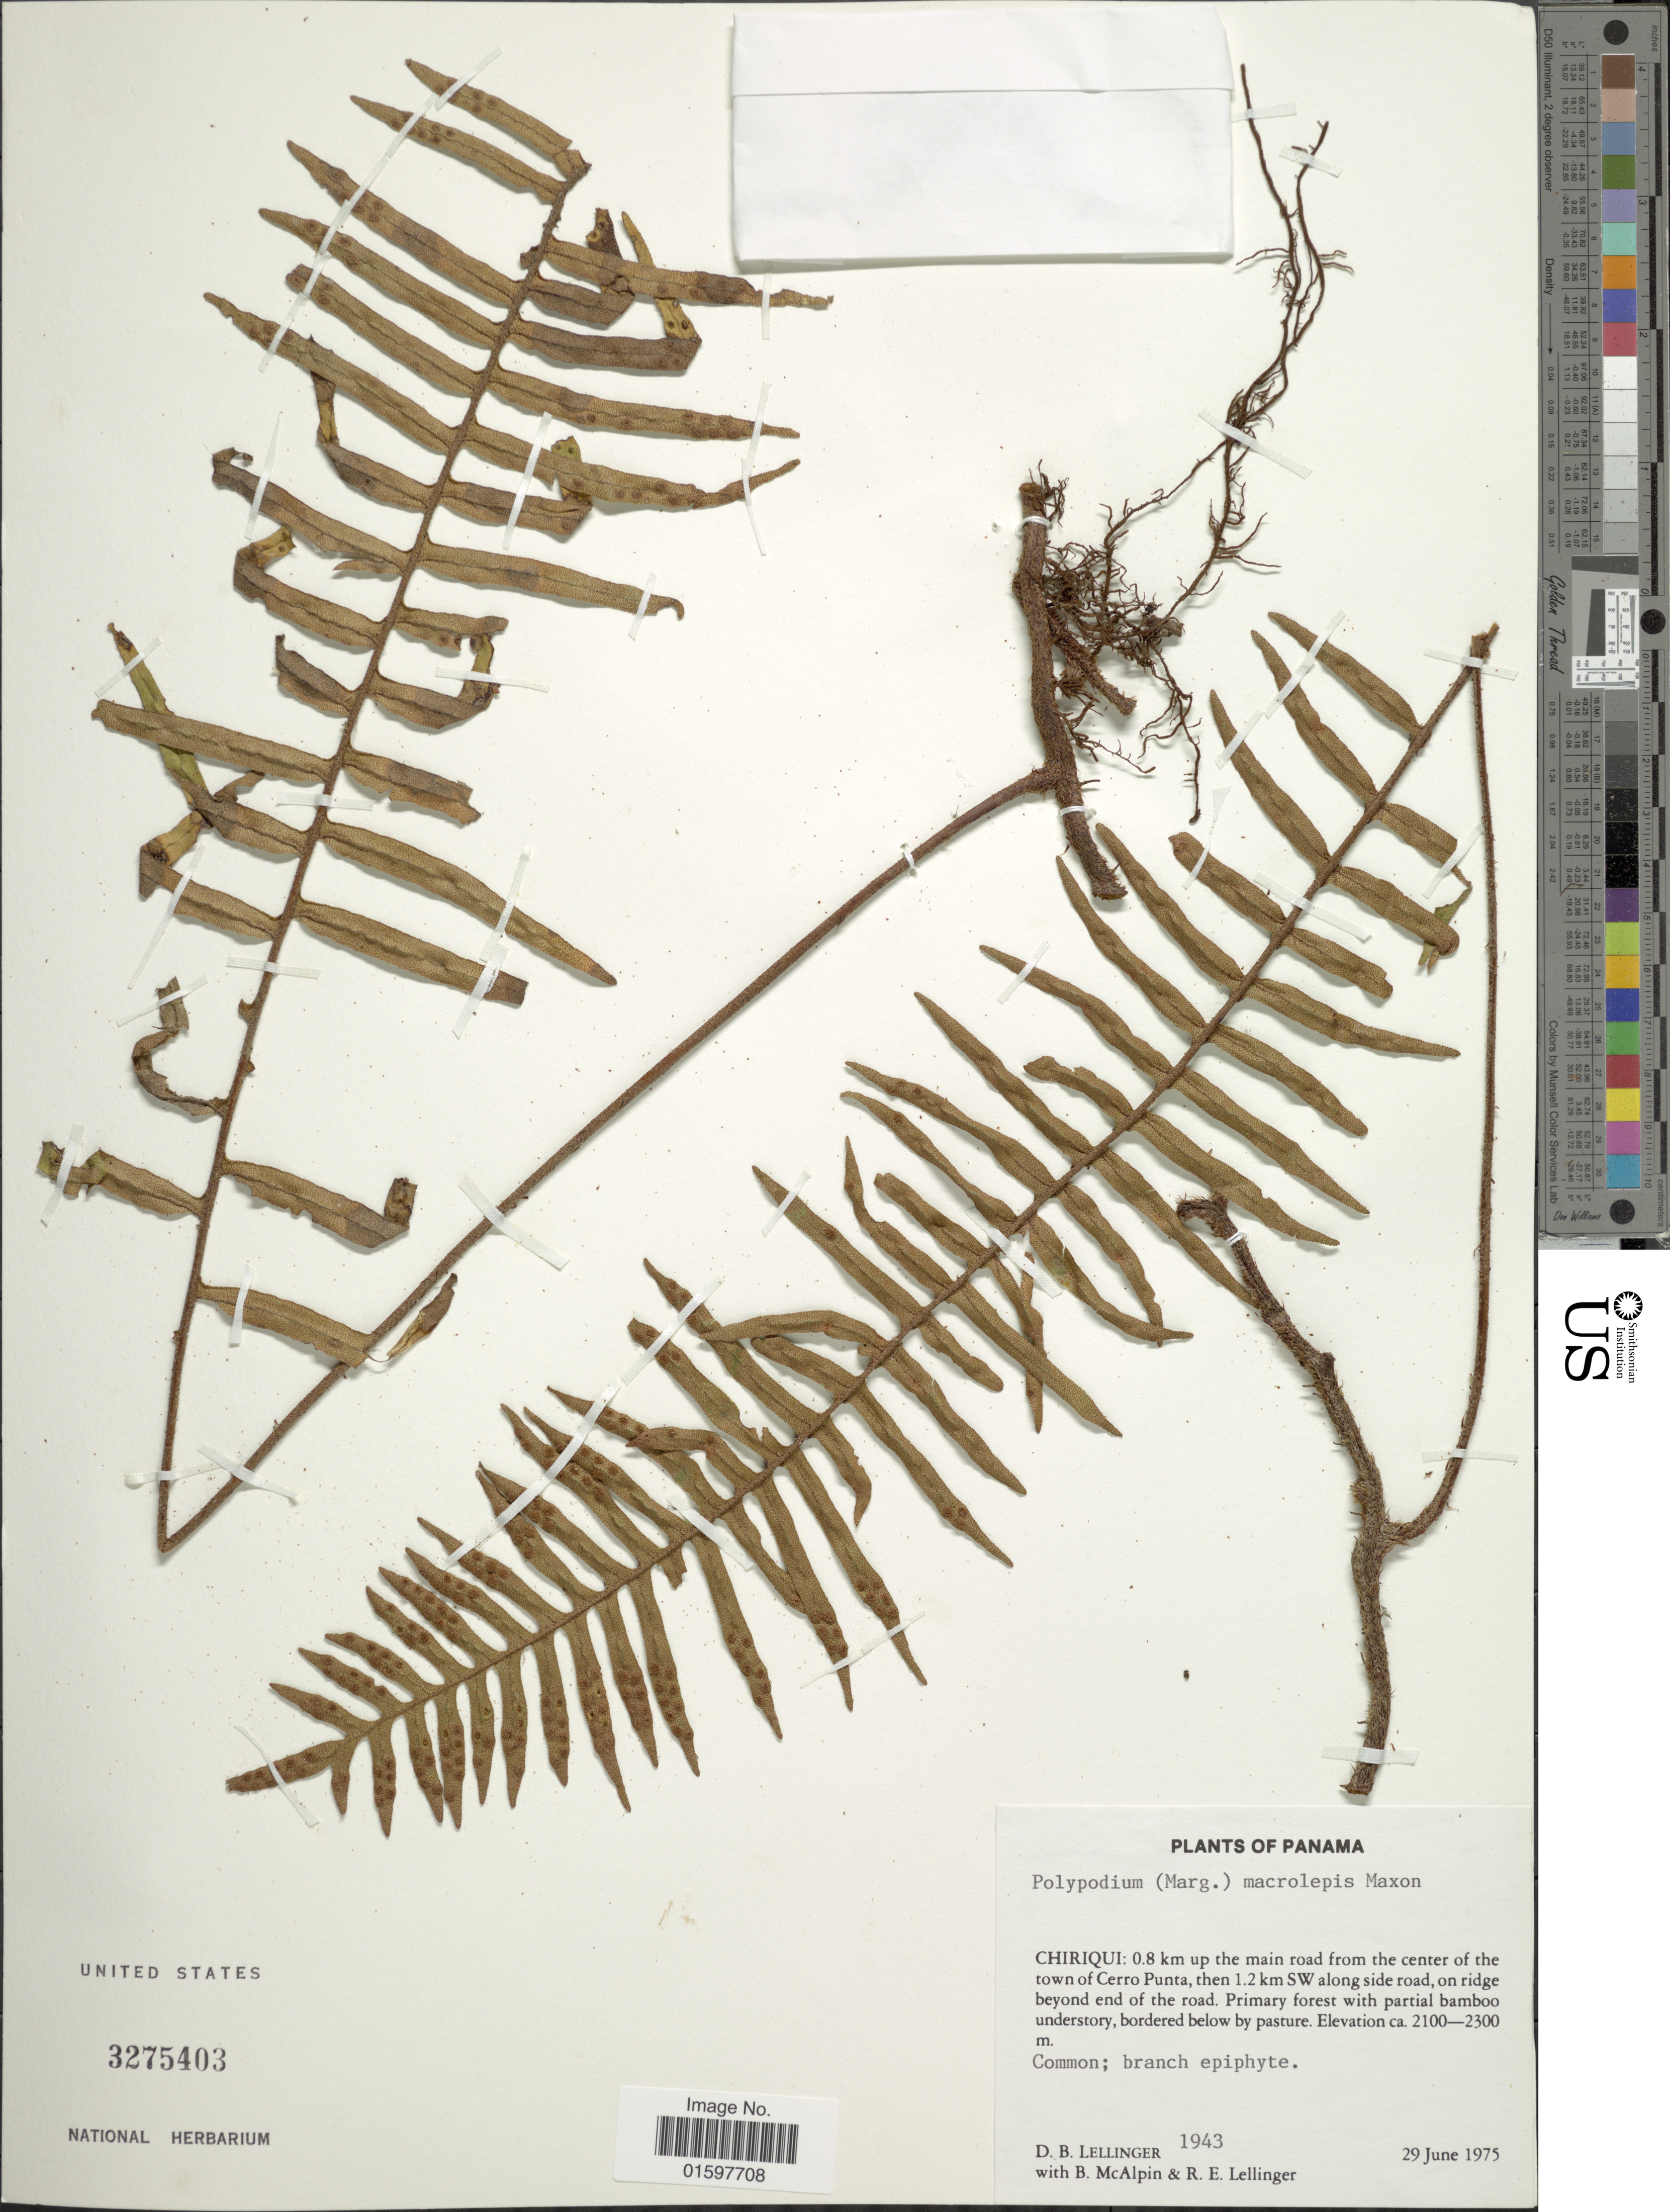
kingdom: Plantae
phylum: Tracheophyta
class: Polypodiopsida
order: Polypodiales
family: Polypodiaceae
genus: Pleopeltis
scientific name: Pleopeltis macrolepis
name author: (Maxon) A.R. Sm. & Tejero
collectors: D. B. Lellinger, B. McAlpin & R. E. Lellinger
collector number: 1943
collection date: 1975-06-29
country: Panama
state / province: Chiriqui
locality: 0.8 km up the main road from the center of the town of Cerro Punta, then 1.2 km SW along side, on ridge beyond end of the road.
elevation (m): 2100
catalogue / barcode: US 3275403